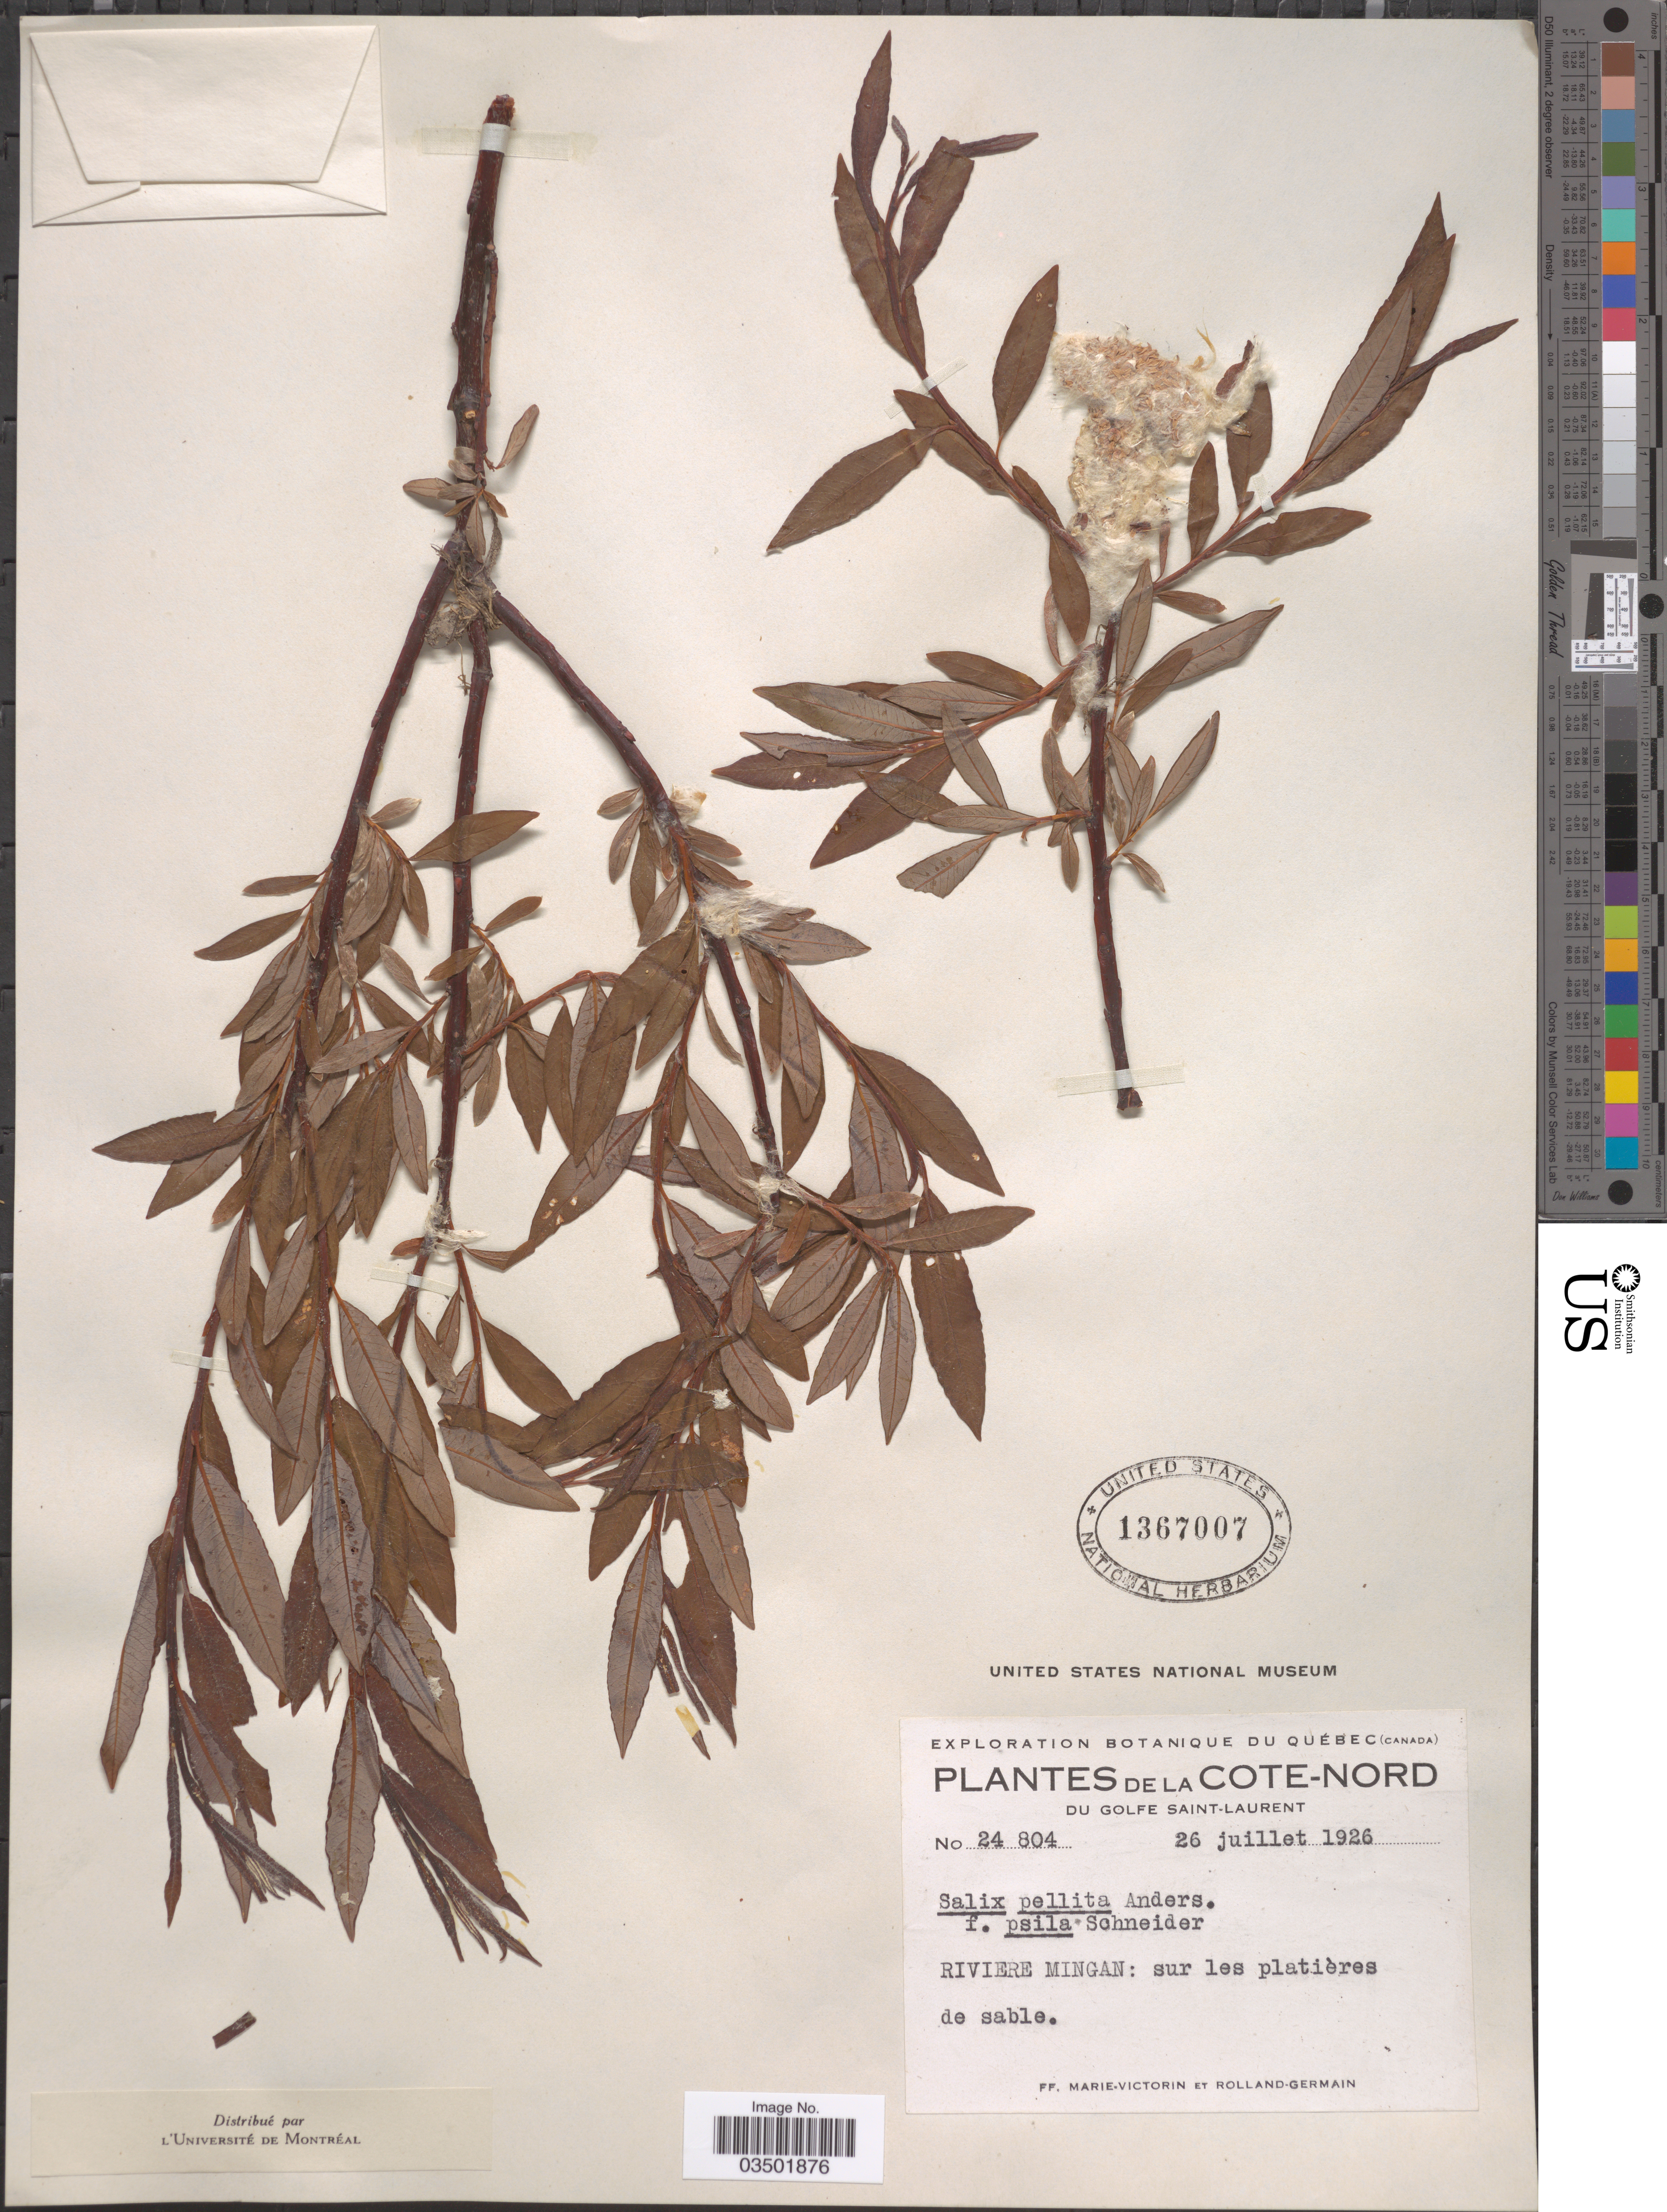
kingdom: Plantae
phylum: Tracheophyta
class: Magnoliopsida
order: Malpighiales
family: Salicaceae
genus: Salix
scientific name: Salix pellita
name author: (Andersson) Bebb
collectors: F. Marie-Victorin & Rolland-Germain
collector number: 24804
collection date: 1926-07-26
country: Canada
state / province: Quebec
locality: De la Cote-Nord du Golfe Saint-Laurent. Riviere Mingan: sur les platières de sable.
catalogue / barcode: US 1367007